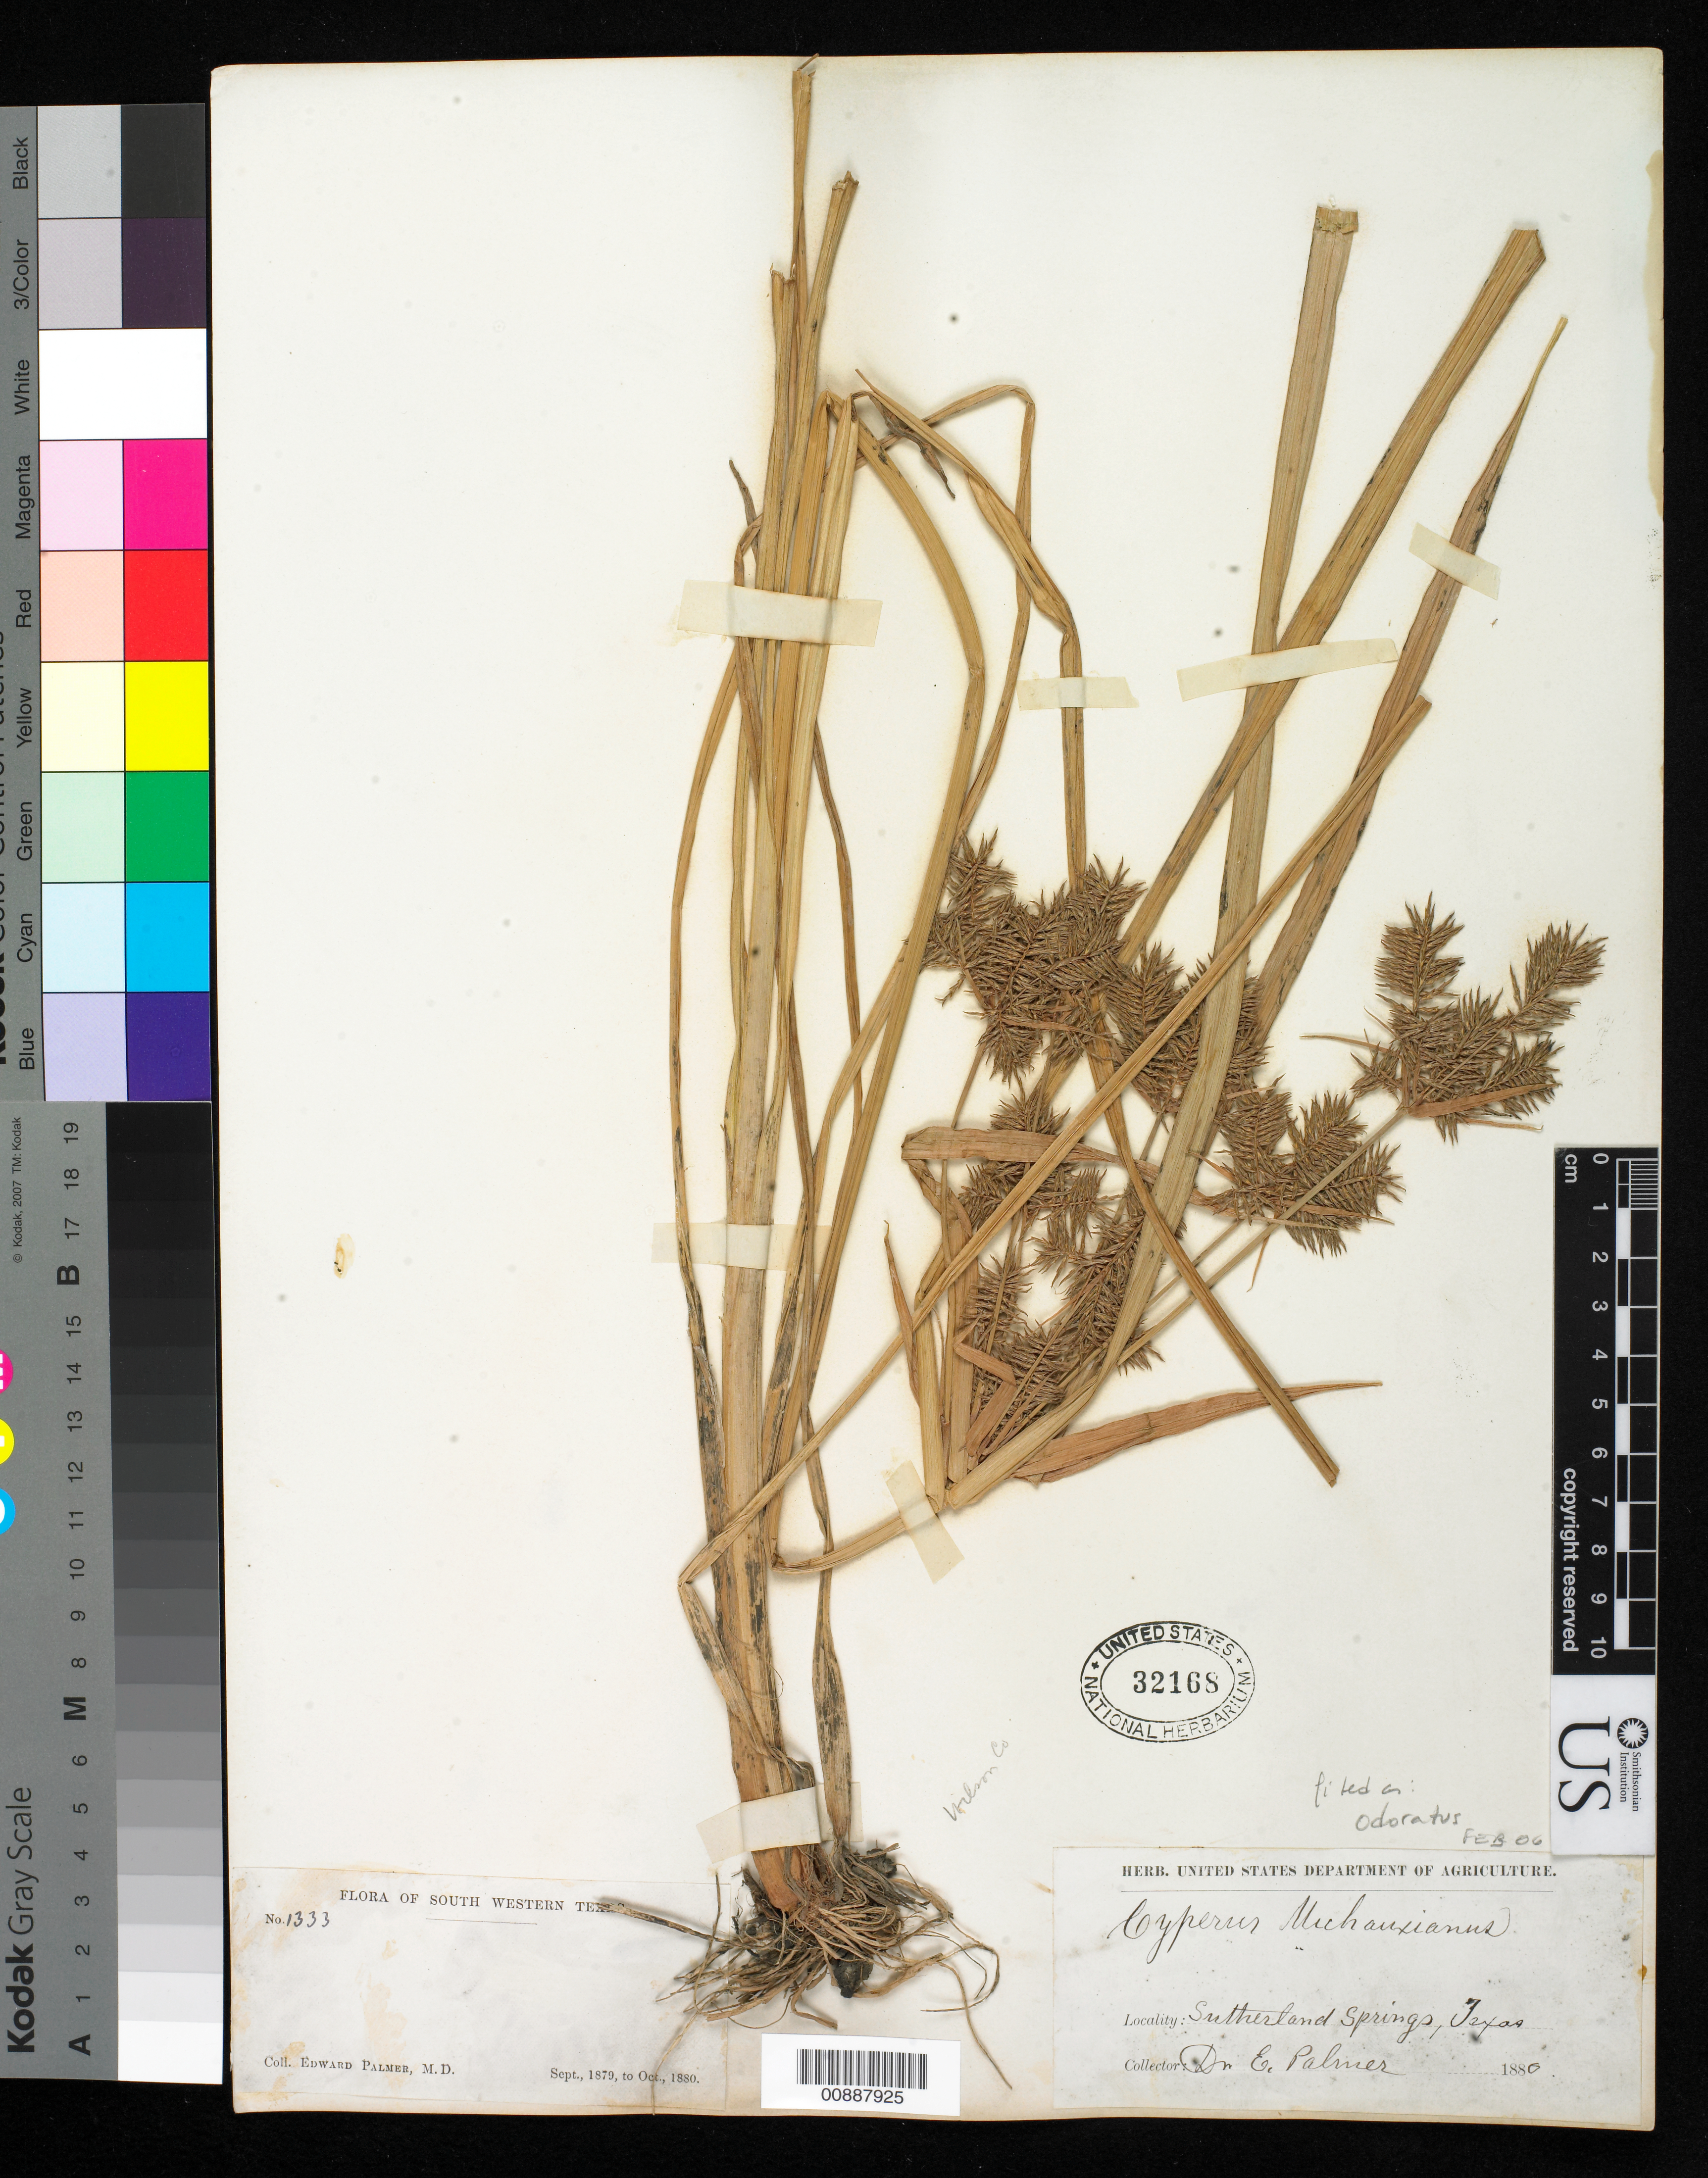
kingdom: Plantae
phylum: Tracheophyta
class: Liliopsida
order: Poales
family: Cyperaceae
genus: Cyperus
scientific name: Cyperus odoratus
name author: L.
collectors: E. Palmer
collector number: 1333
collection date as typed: Sep 1879 to -- Oct 1880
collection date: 1879-09/1880-10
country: United States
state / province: Texas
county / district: Wilson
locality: Sutherland Springs, Texas.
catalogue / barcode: US 32168